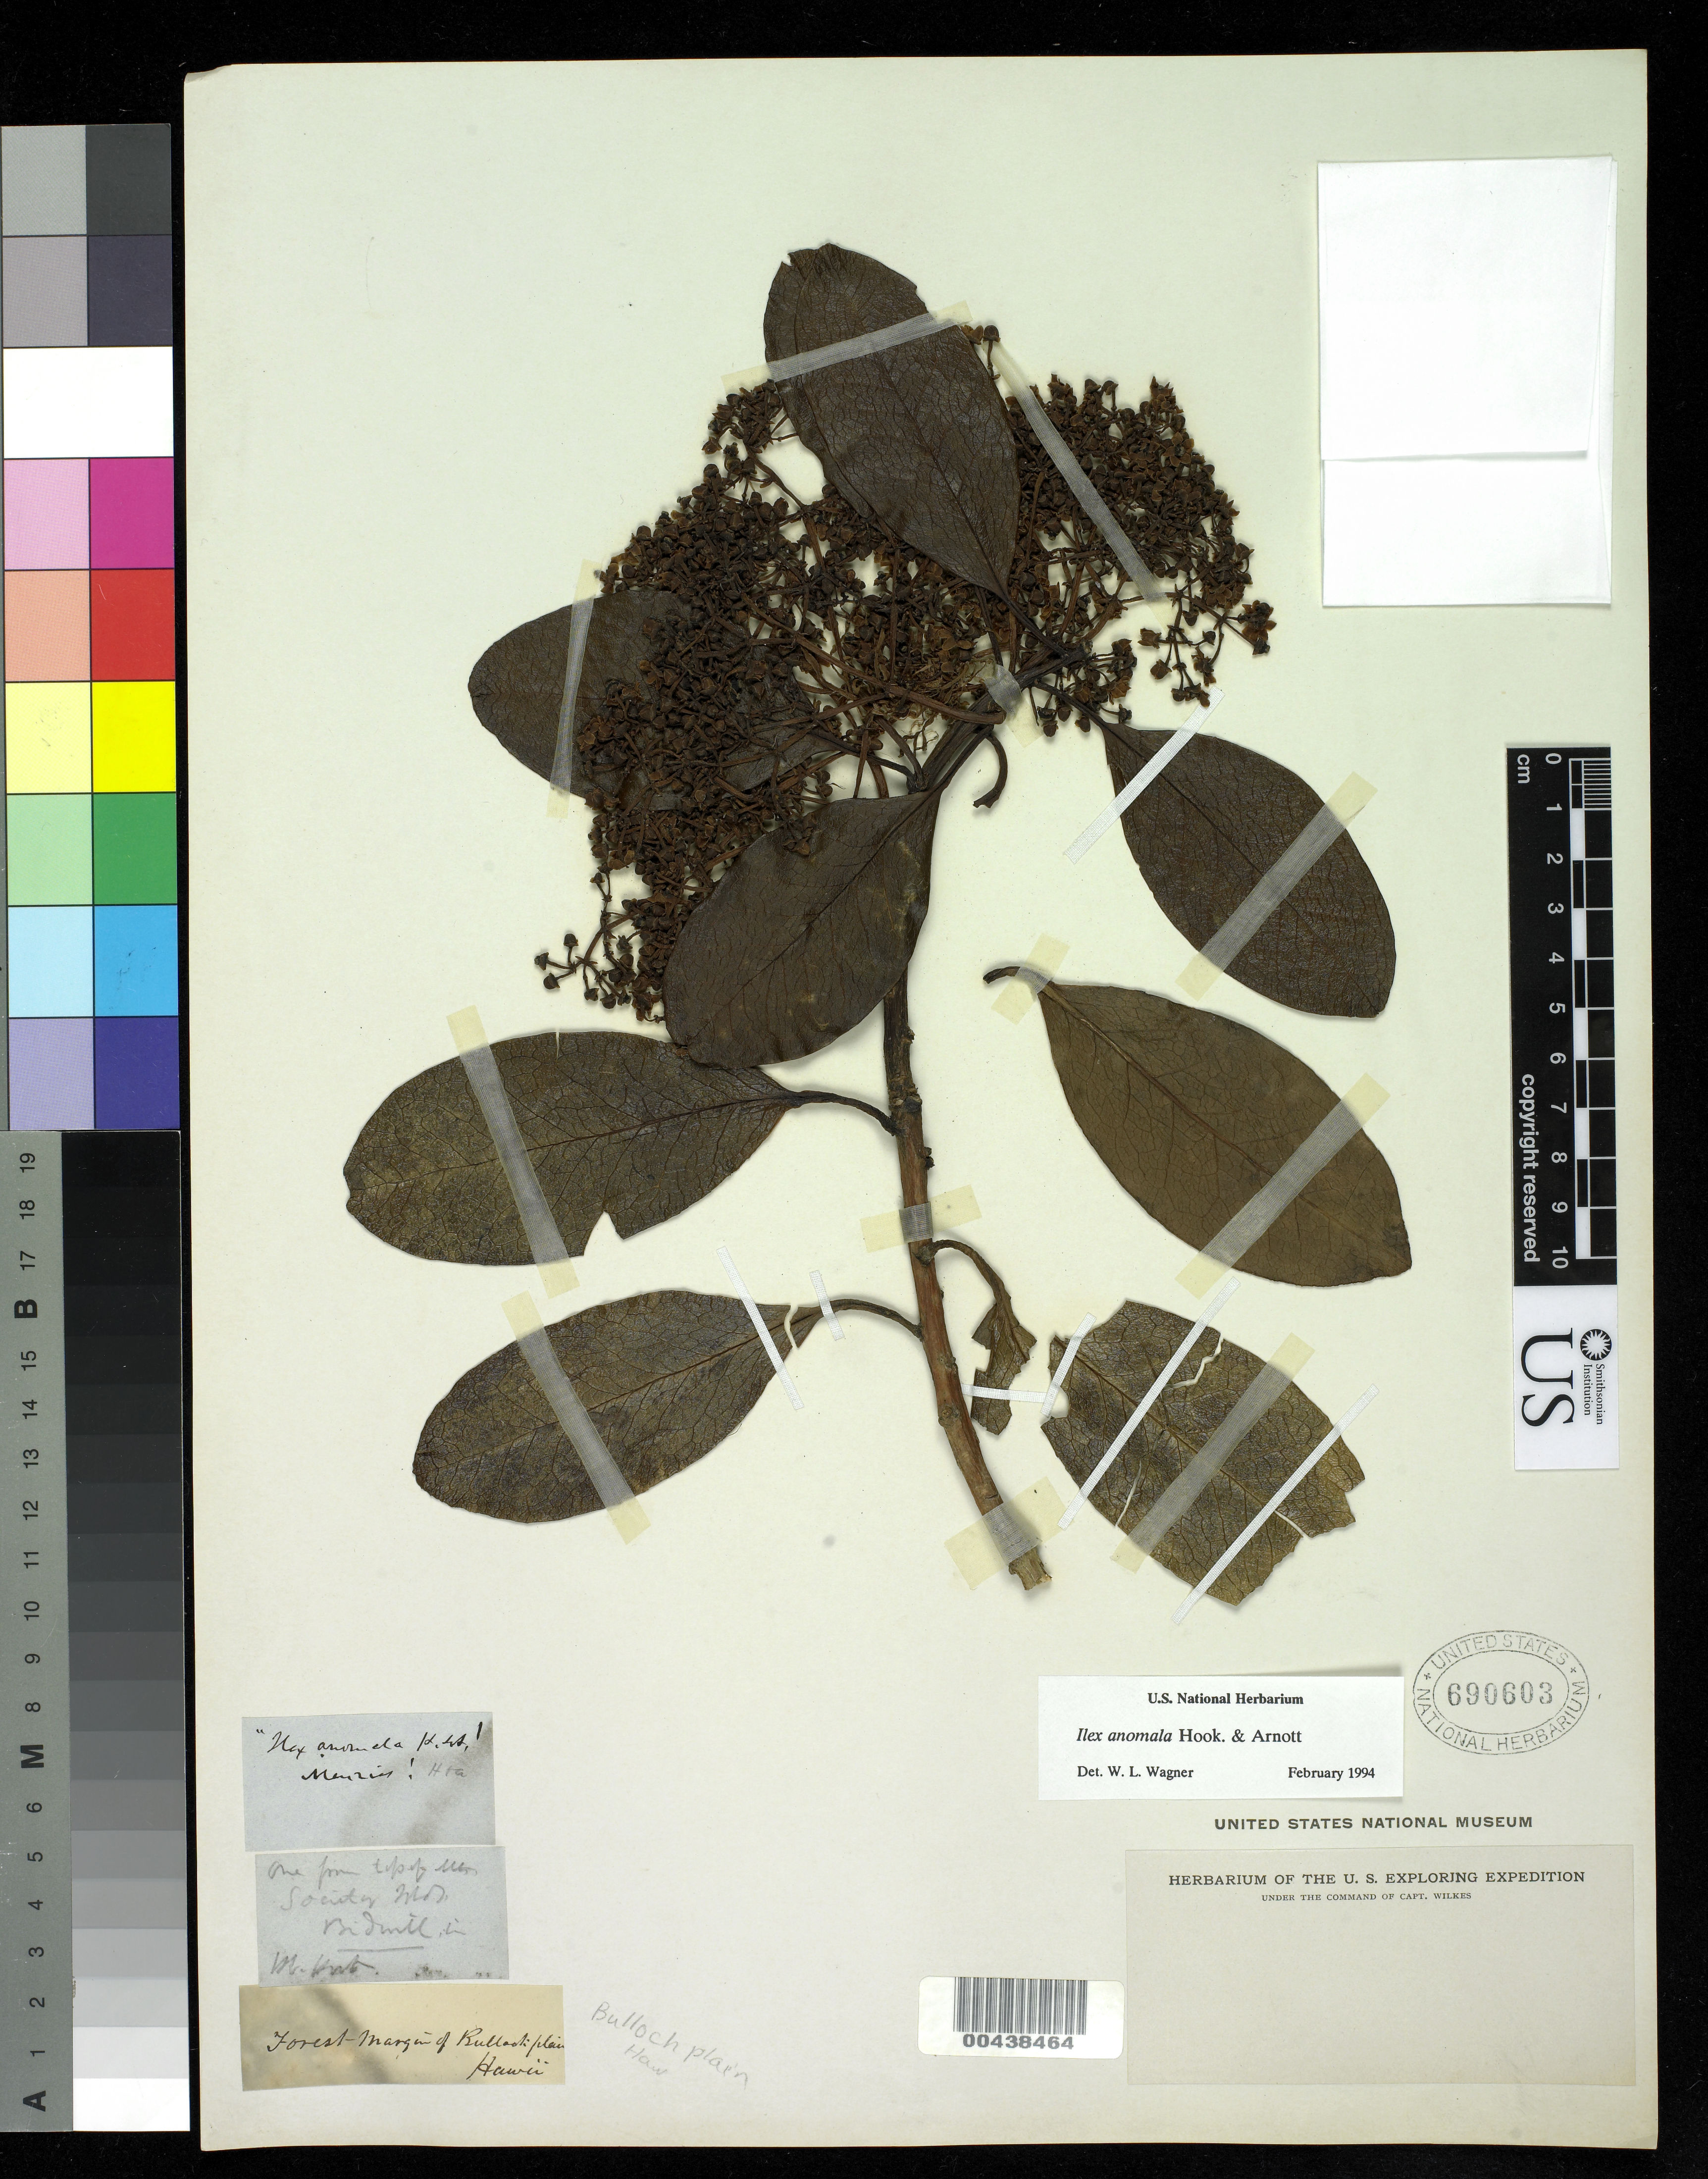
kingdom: Plantae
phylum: Tracheophyta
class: Magnoliopsida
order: Aquifoliales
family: Aquifoliaceae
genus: Ilex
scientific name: Ilex anomala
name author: Hook. & Arn.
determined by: Wagner, W. L., (BOT), Smithsonian Institution - National Museum of Natural History (UNITED STATES)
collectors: Wilkes Explor. Exped.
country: United States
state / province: Hawaii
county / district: Hawaii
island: Hawaii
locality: forest margin of Bullock plain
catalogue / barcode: US 690603